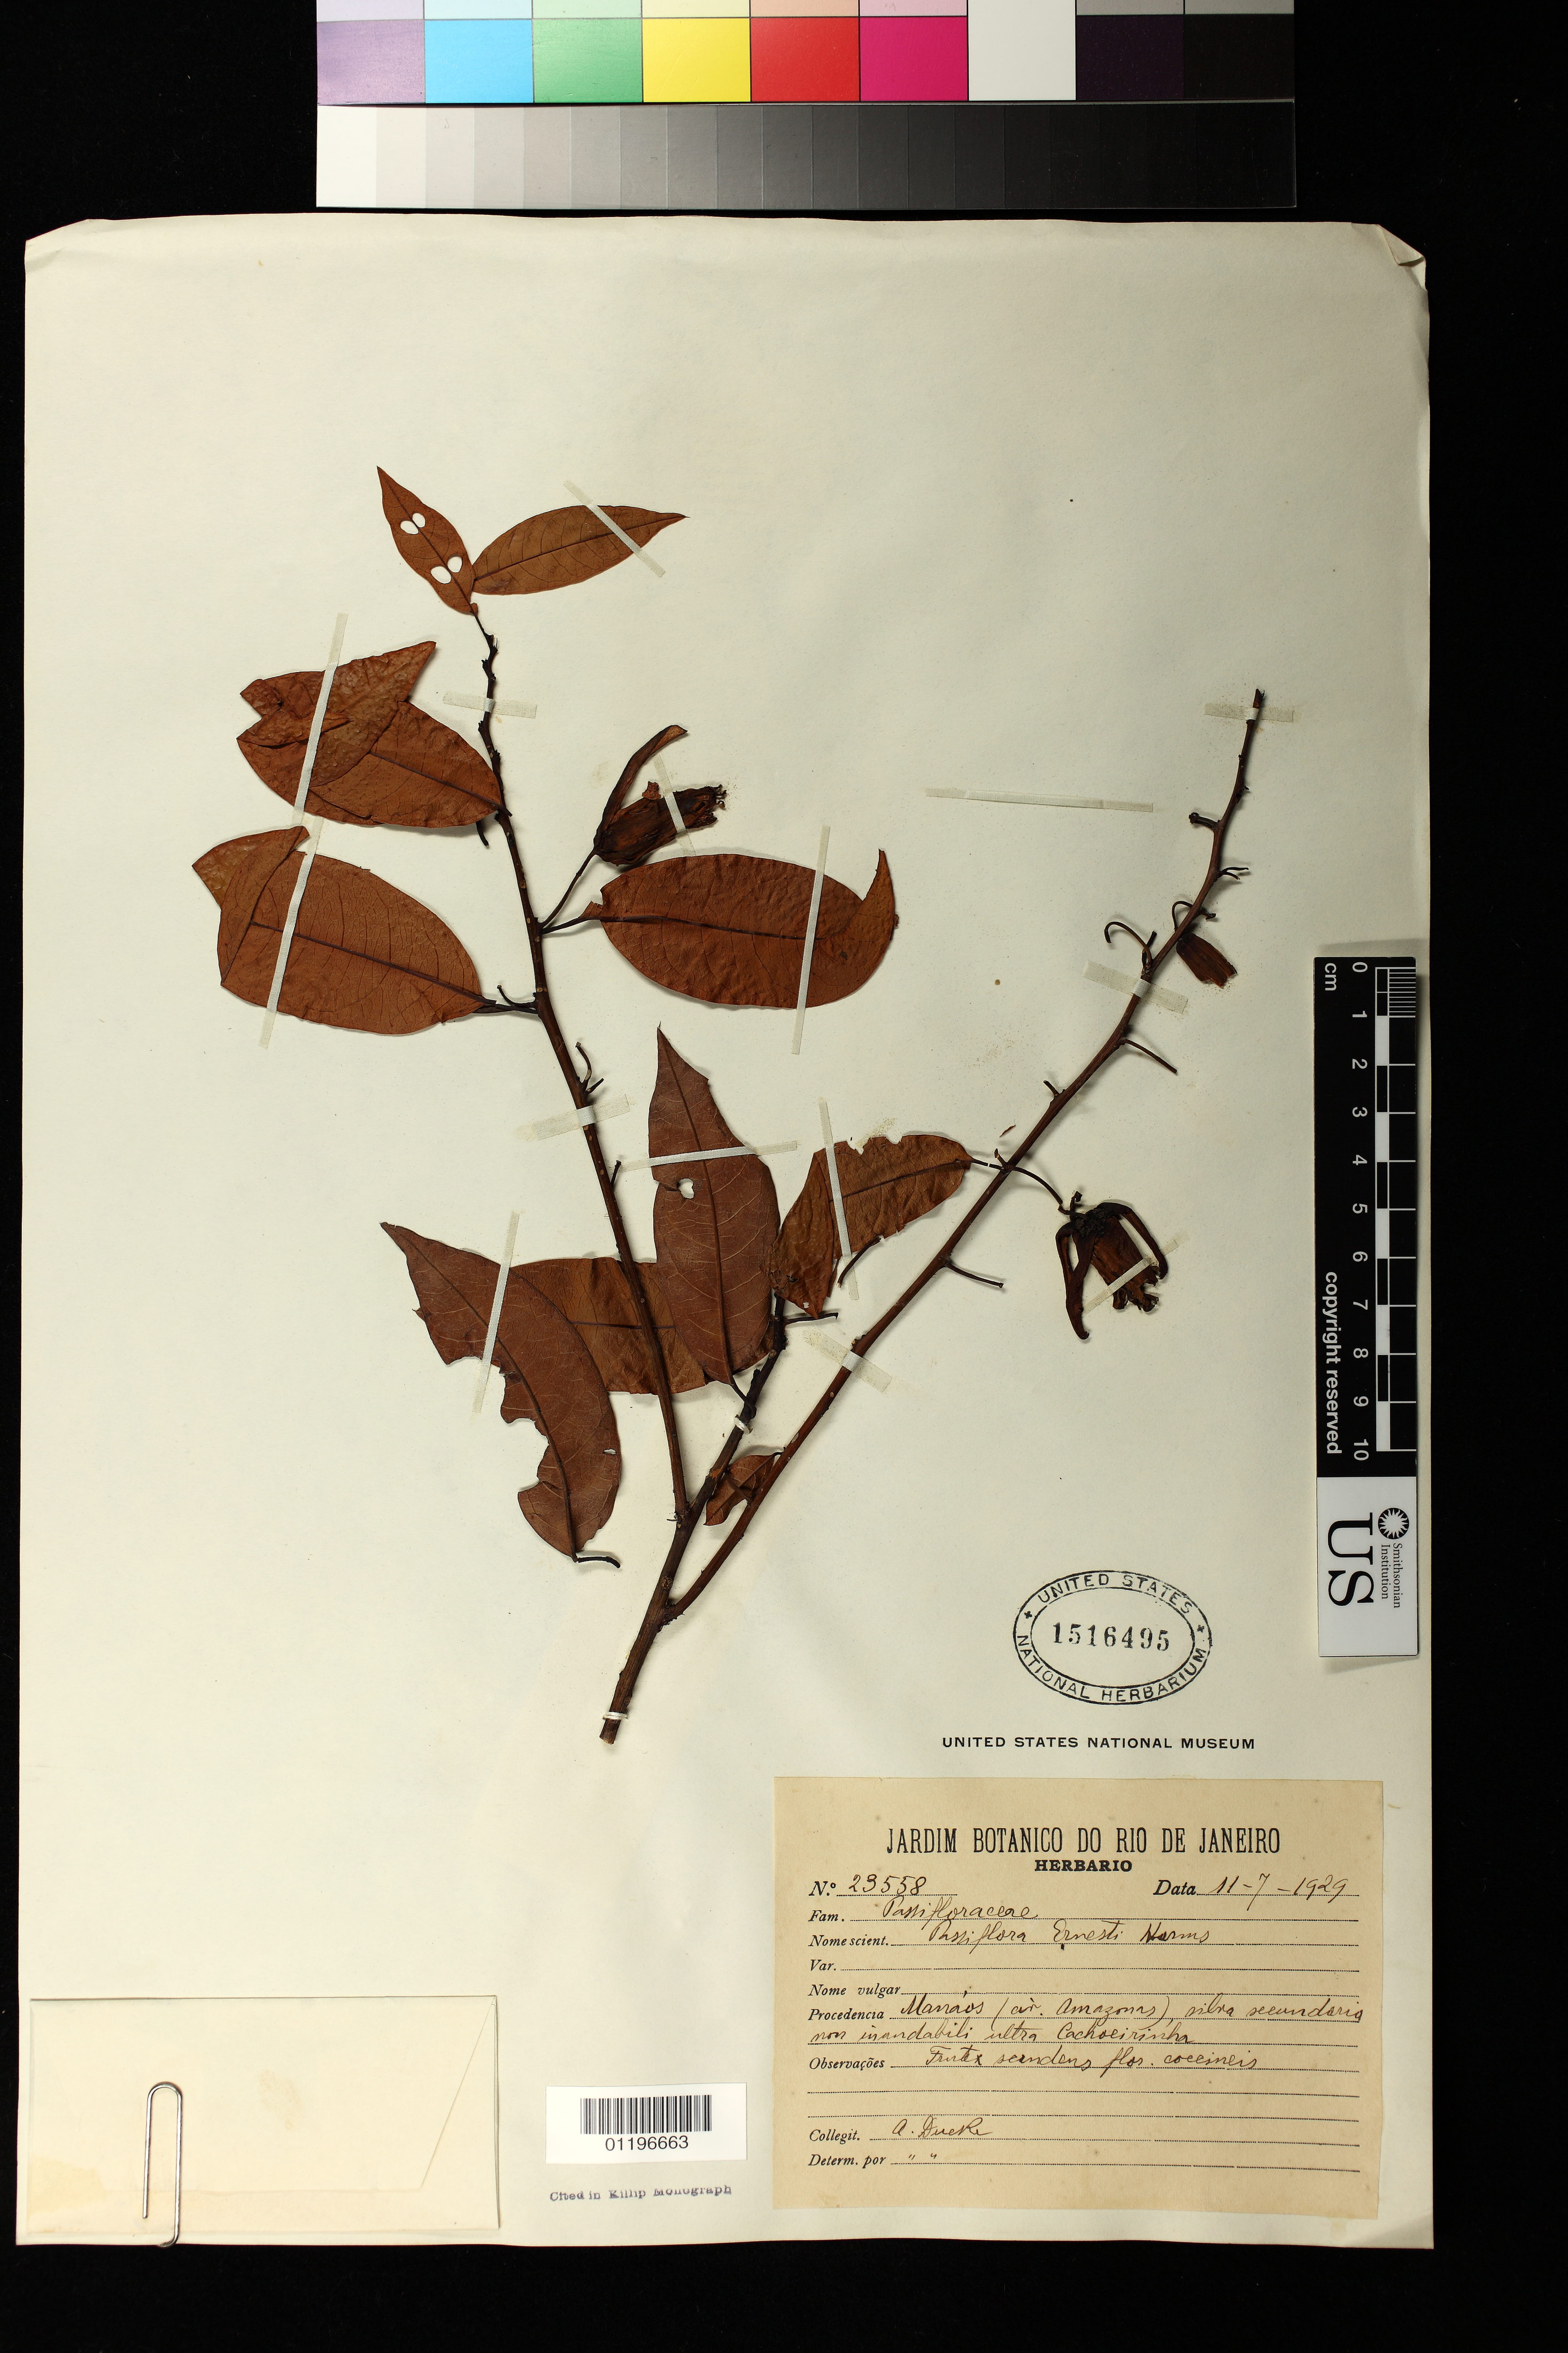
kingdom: Plantae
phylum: Tracheophyta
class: Magnoliopsida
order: Malpighiales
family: Passifloraceae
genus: Passiflora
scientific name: Passiflora ernestii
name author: Harms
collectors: A. Ducke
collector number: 23558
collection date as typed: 07 Nov 1929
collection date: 1929-11-07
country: Brazil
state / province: Amazonas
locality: Manaos (ar. Amazonas)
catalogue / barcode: US 1516495